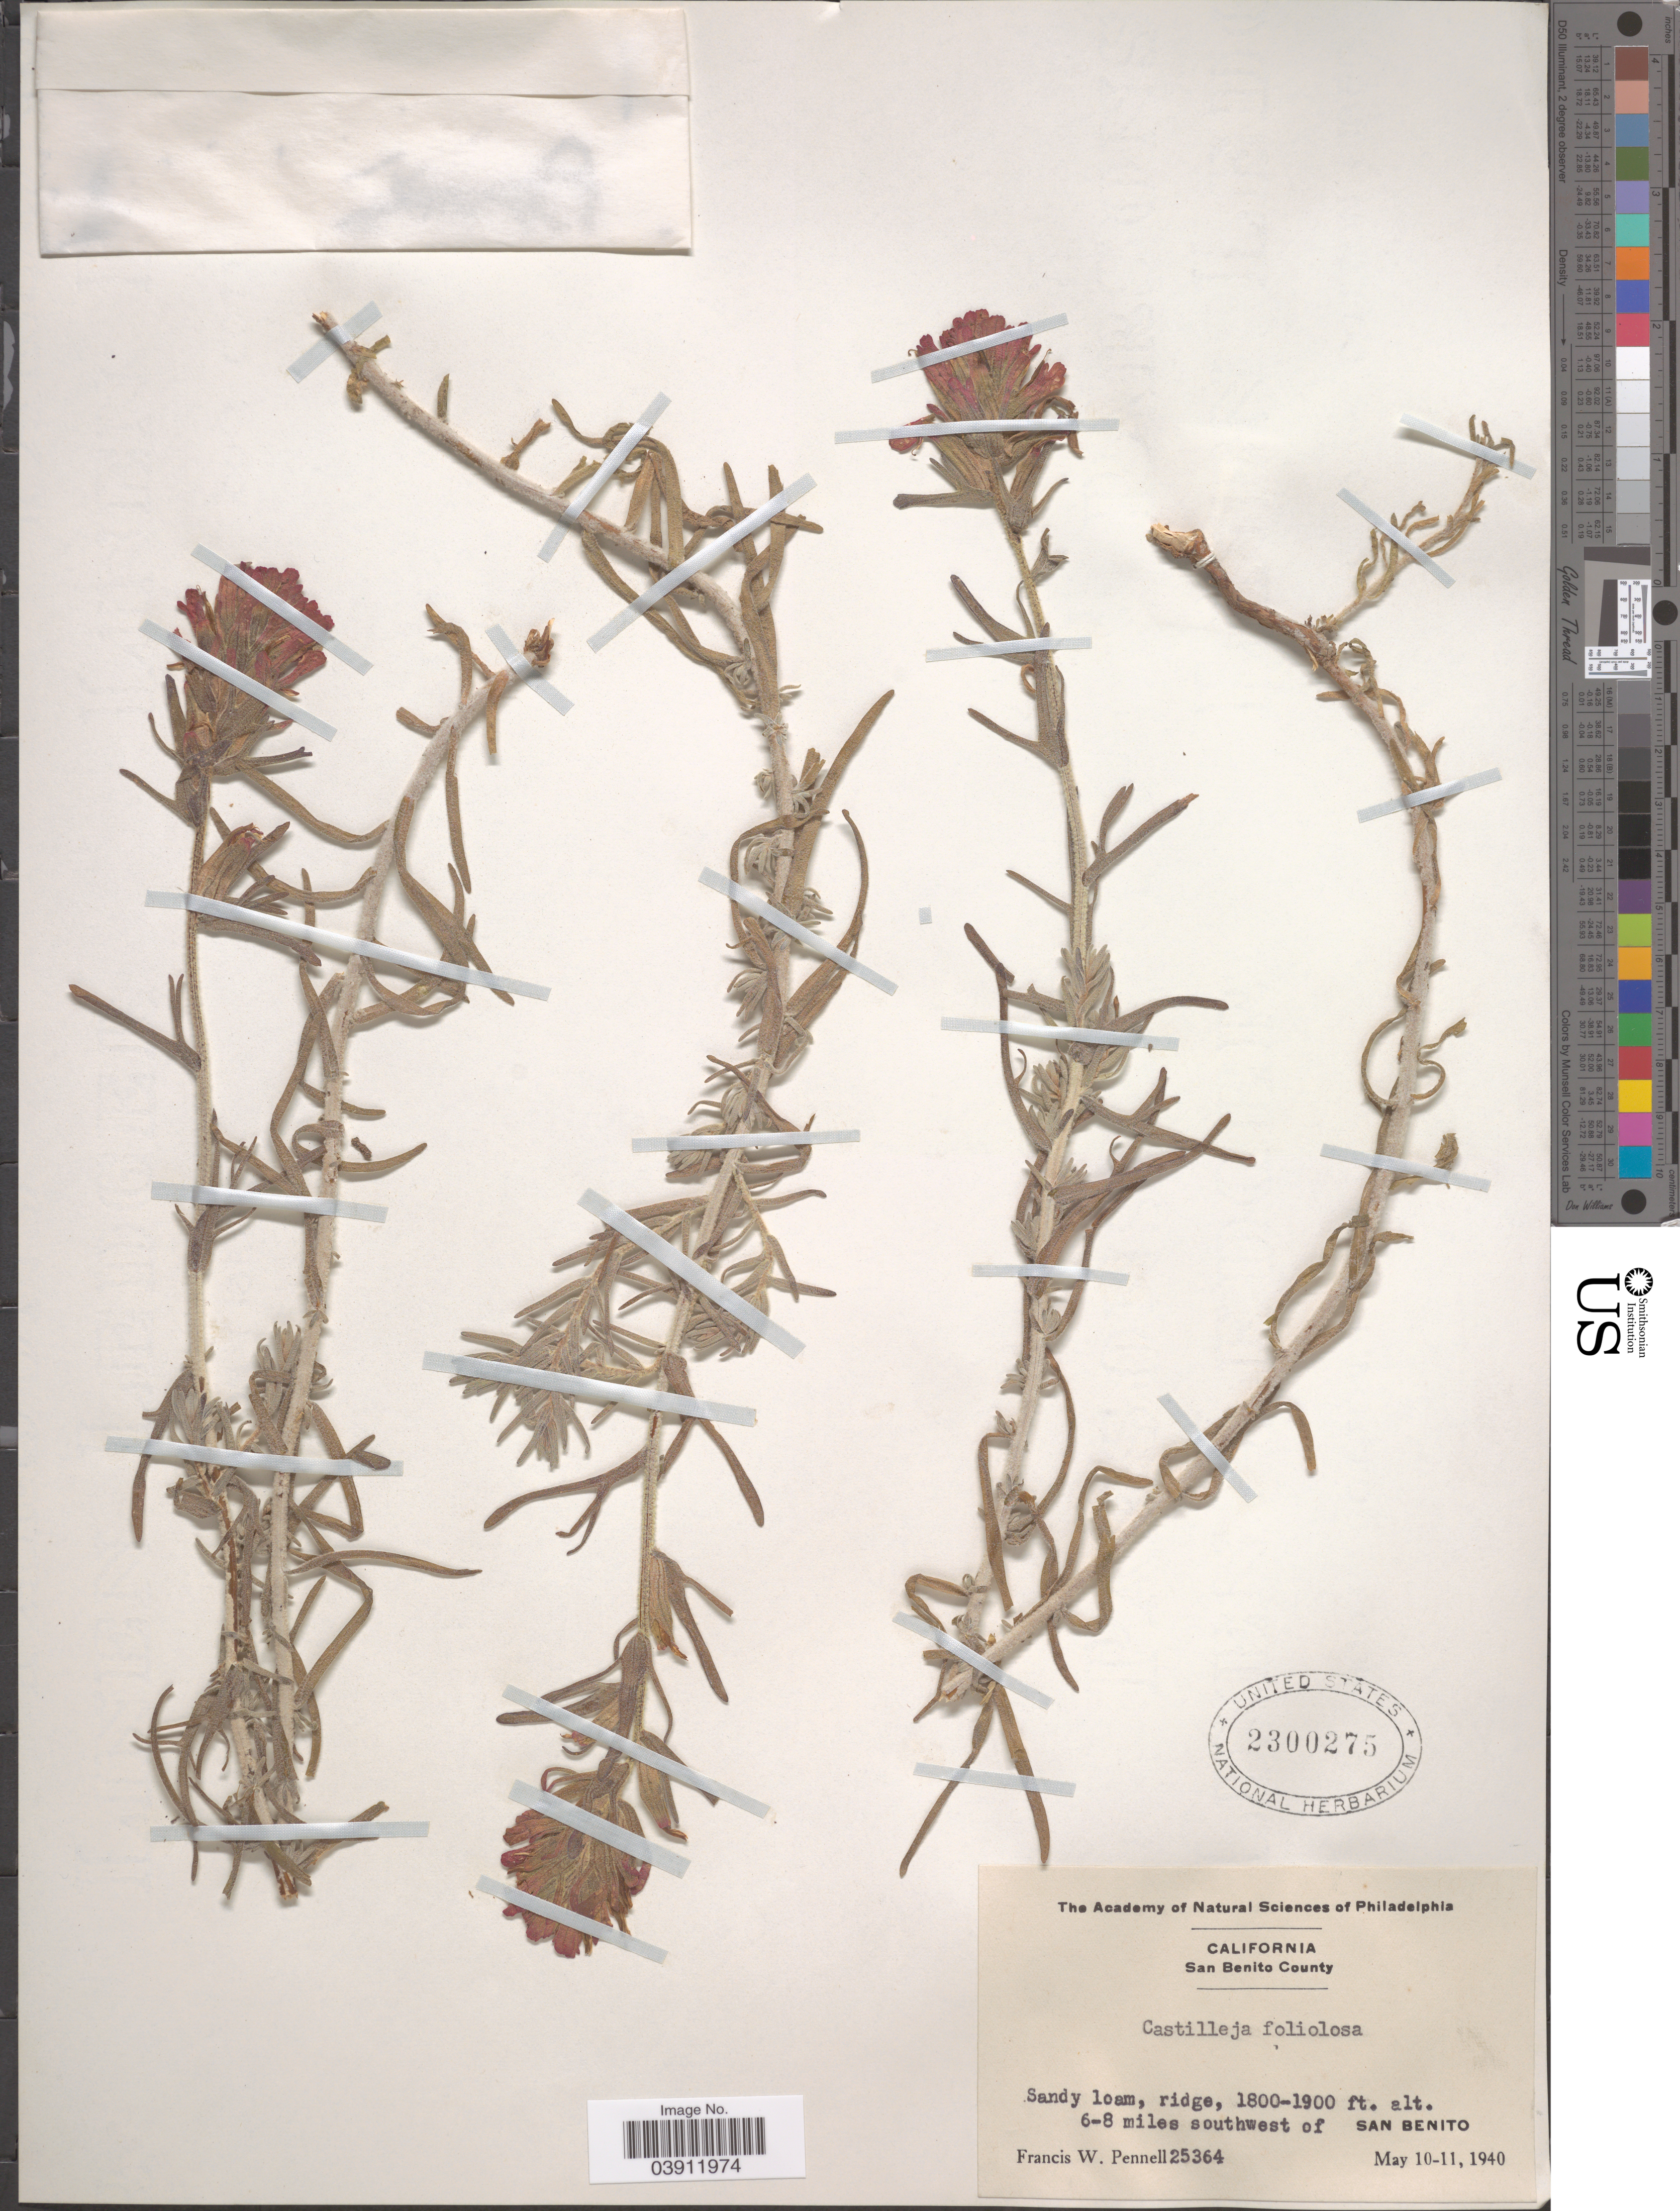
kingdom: Plantae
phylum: Tracheophyta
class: Magnoliopsida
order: Lamiales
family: Orobanchaceae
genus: Castilleja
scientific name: Castilleja foliolosa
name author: Hook. f.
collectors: F. W. Pennell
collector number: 25364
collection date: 1940-05-10/1940-05-11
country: United States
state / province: California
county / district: San Benito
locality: San Benito County. 6-8 miles southwest of San Benito.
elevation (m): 549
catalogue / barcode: US 2300275